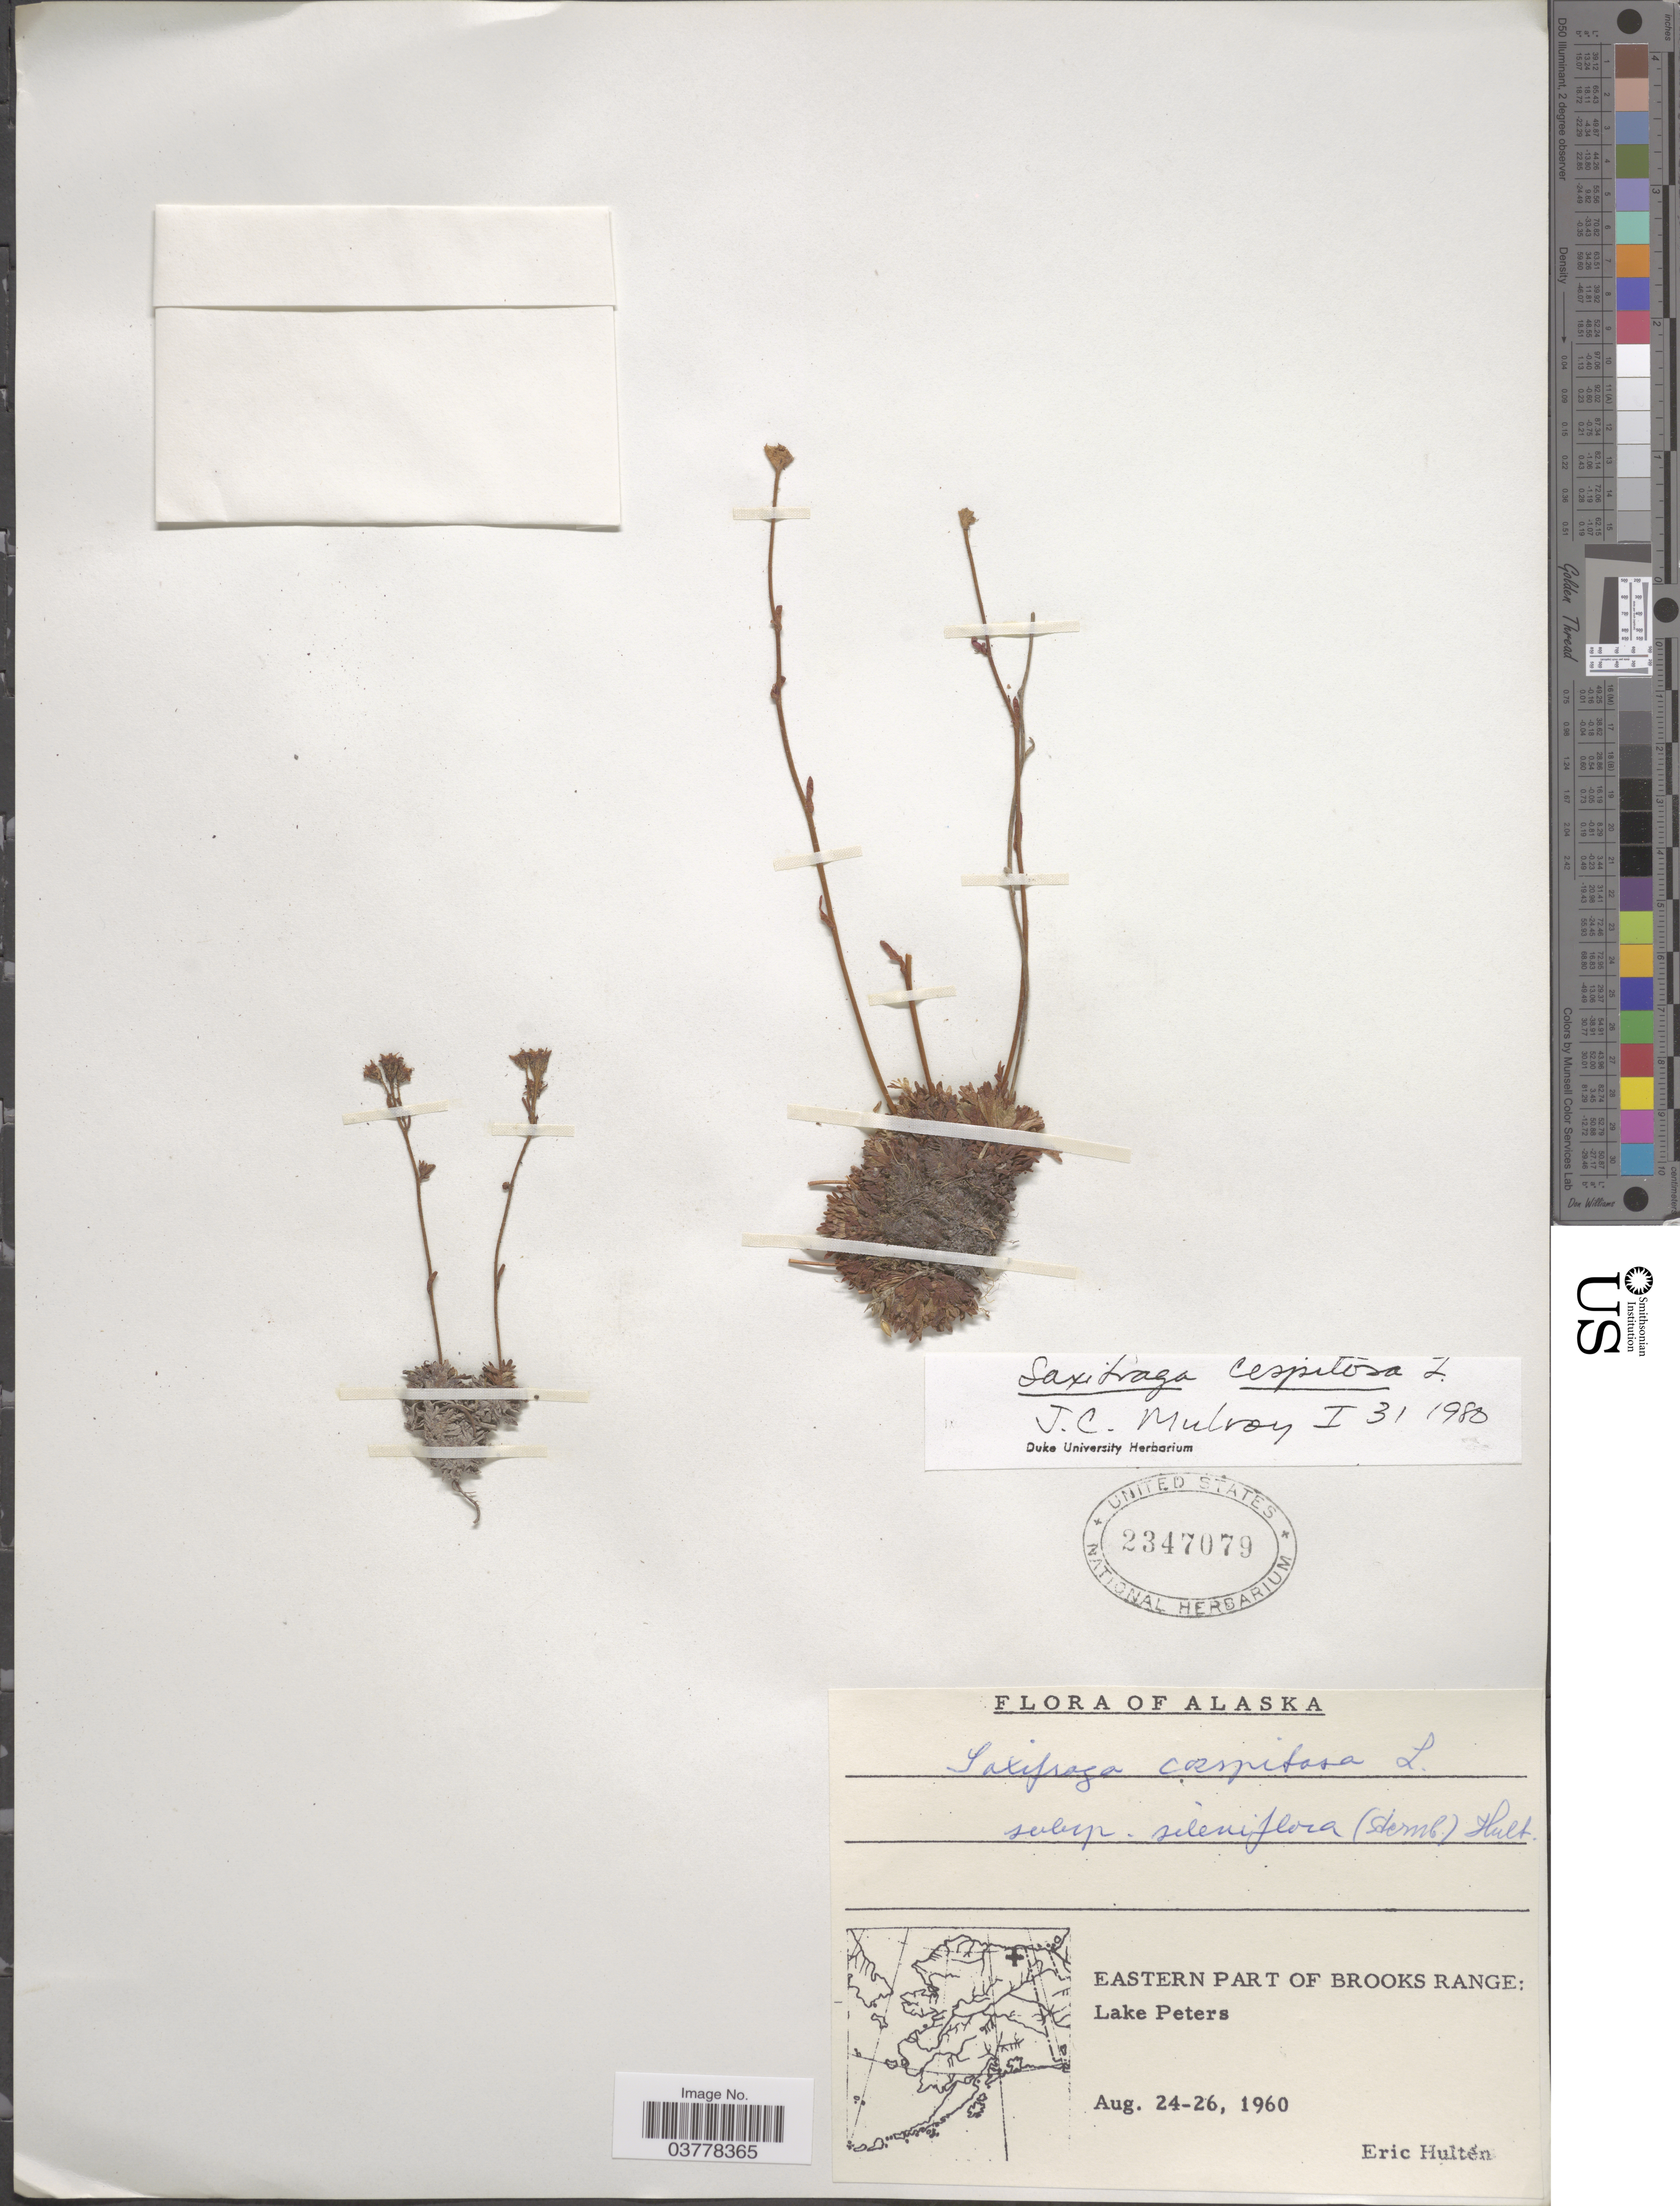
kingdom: Plantae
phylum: Tracheophyta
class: Magnoliopsida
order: Saxifragales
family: Saxifragaceae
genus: Saxifraga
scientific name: Saxifraga caespitosa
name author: L.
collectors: E. G. Hultén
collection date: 1960-08-24/1960-08-26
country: United States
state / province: Alaska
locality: Eastern part of Brooks Range: Lake Peters.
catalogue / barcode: US 2347079